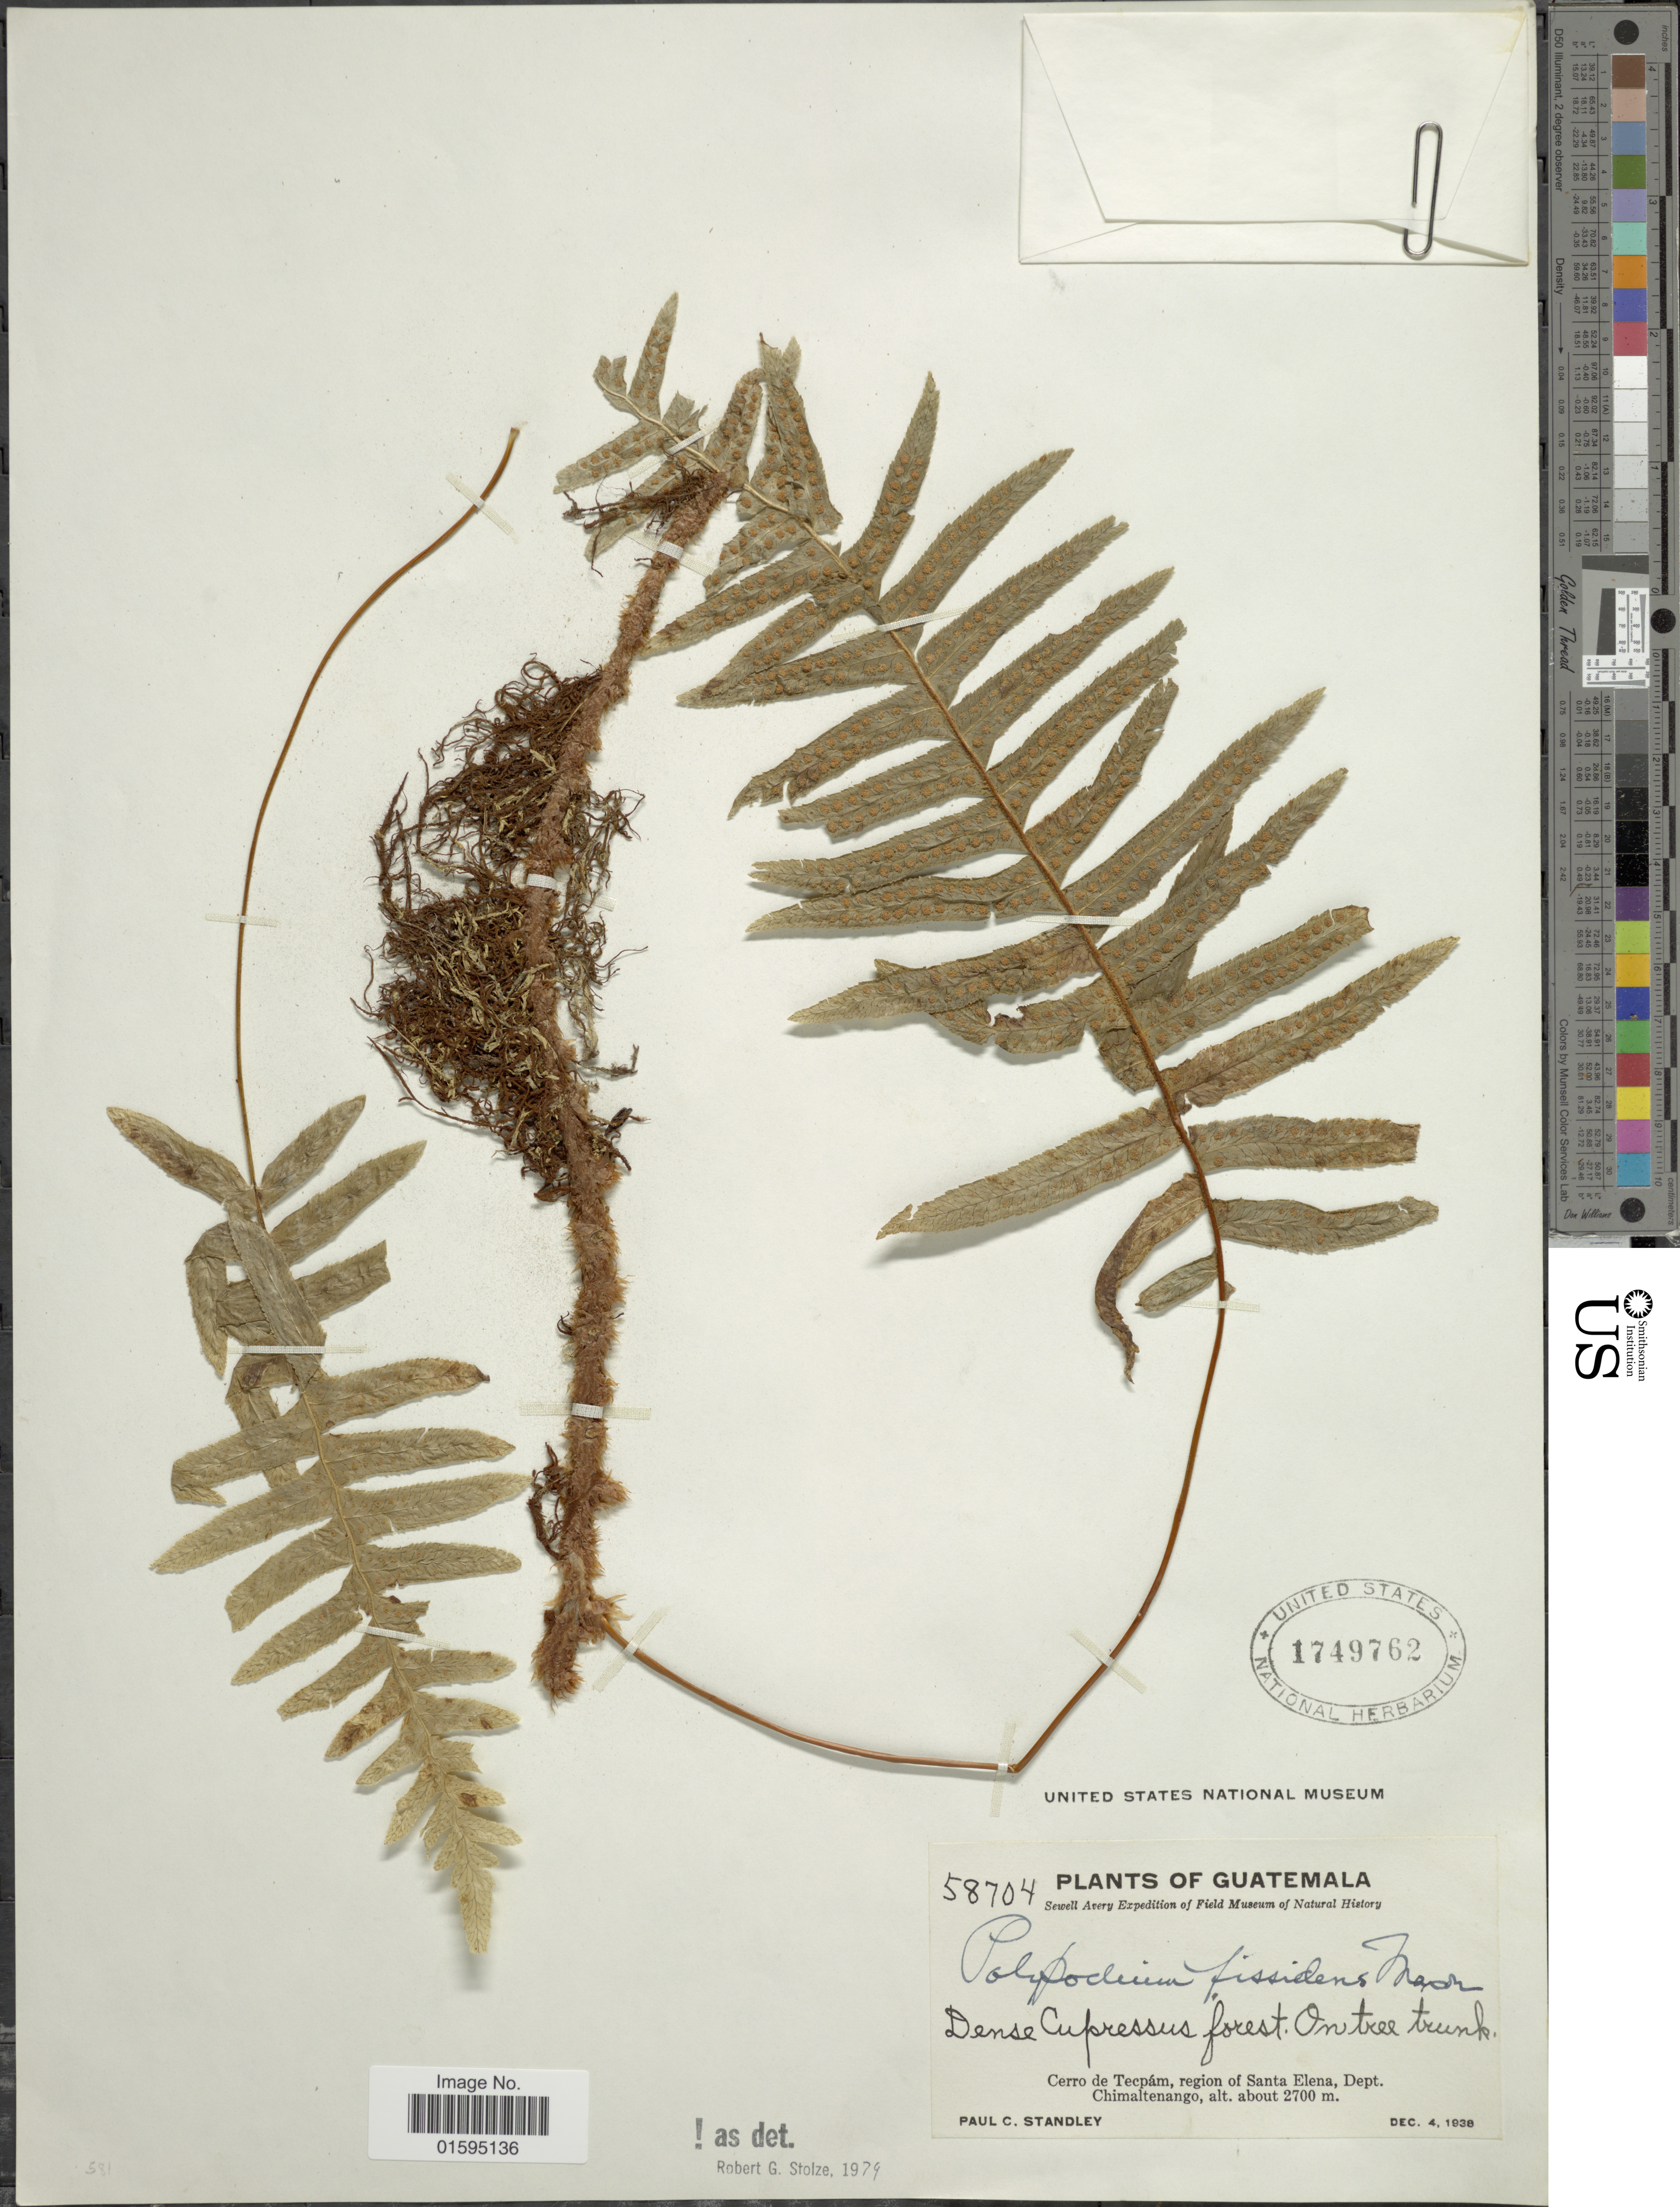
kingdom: Plantae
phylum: Tracheophyta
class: Polypodiopsida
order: Polypodiales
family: Polypodiaceae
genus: Polypodium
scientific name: Polypodium fissidens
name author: Maxon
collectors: P. C. Standley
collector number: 58704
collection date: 1938-12-04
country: Guatemala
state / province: Chimaltenango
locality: Cerro de Tecpám, region of Santa Elena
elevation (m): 2700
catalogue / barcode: US 1749762